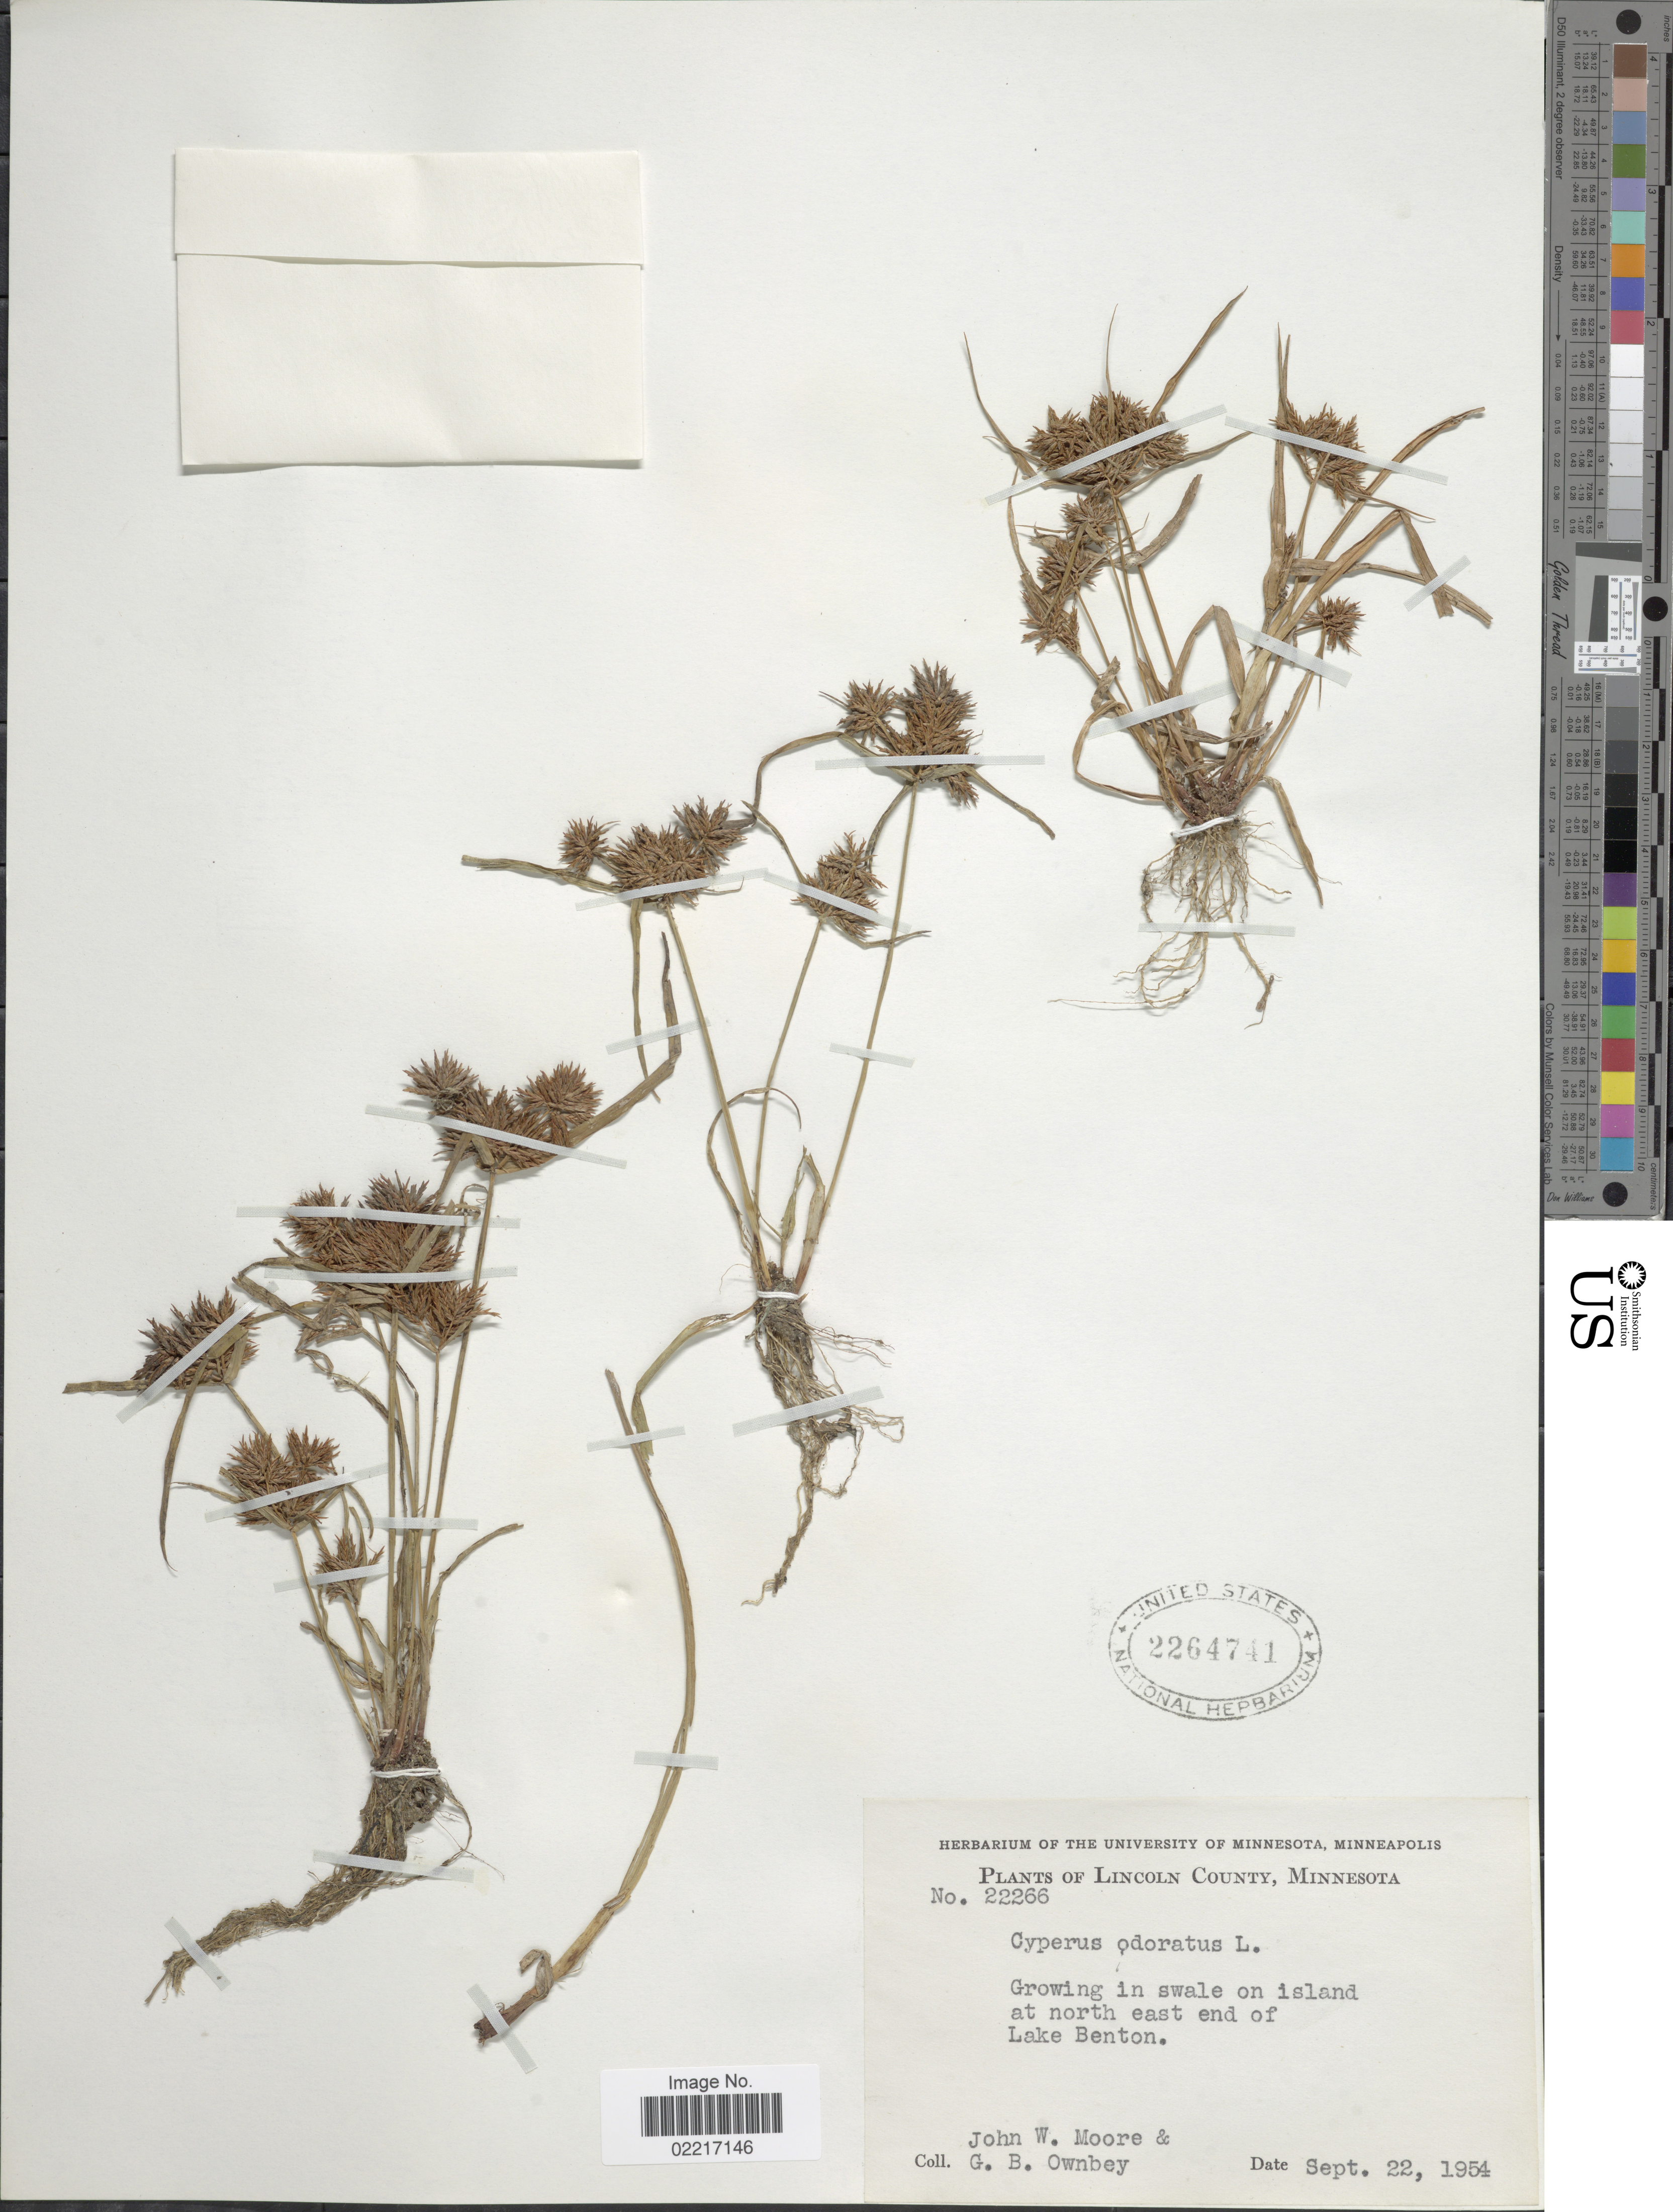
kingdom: Plantae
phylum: Tracheophyta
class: Liliopsida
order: Poales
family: Cyperaceae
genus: Cyperus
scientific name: Cyperus odoratus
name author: L.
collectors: J. W. Moore & G. B. Ownbey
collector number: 22266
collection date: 1954-09-22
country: United States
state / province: Minnesota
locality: Lincoln County, growing swale in island at north east end of Lake Benton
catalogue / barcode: US 2264741